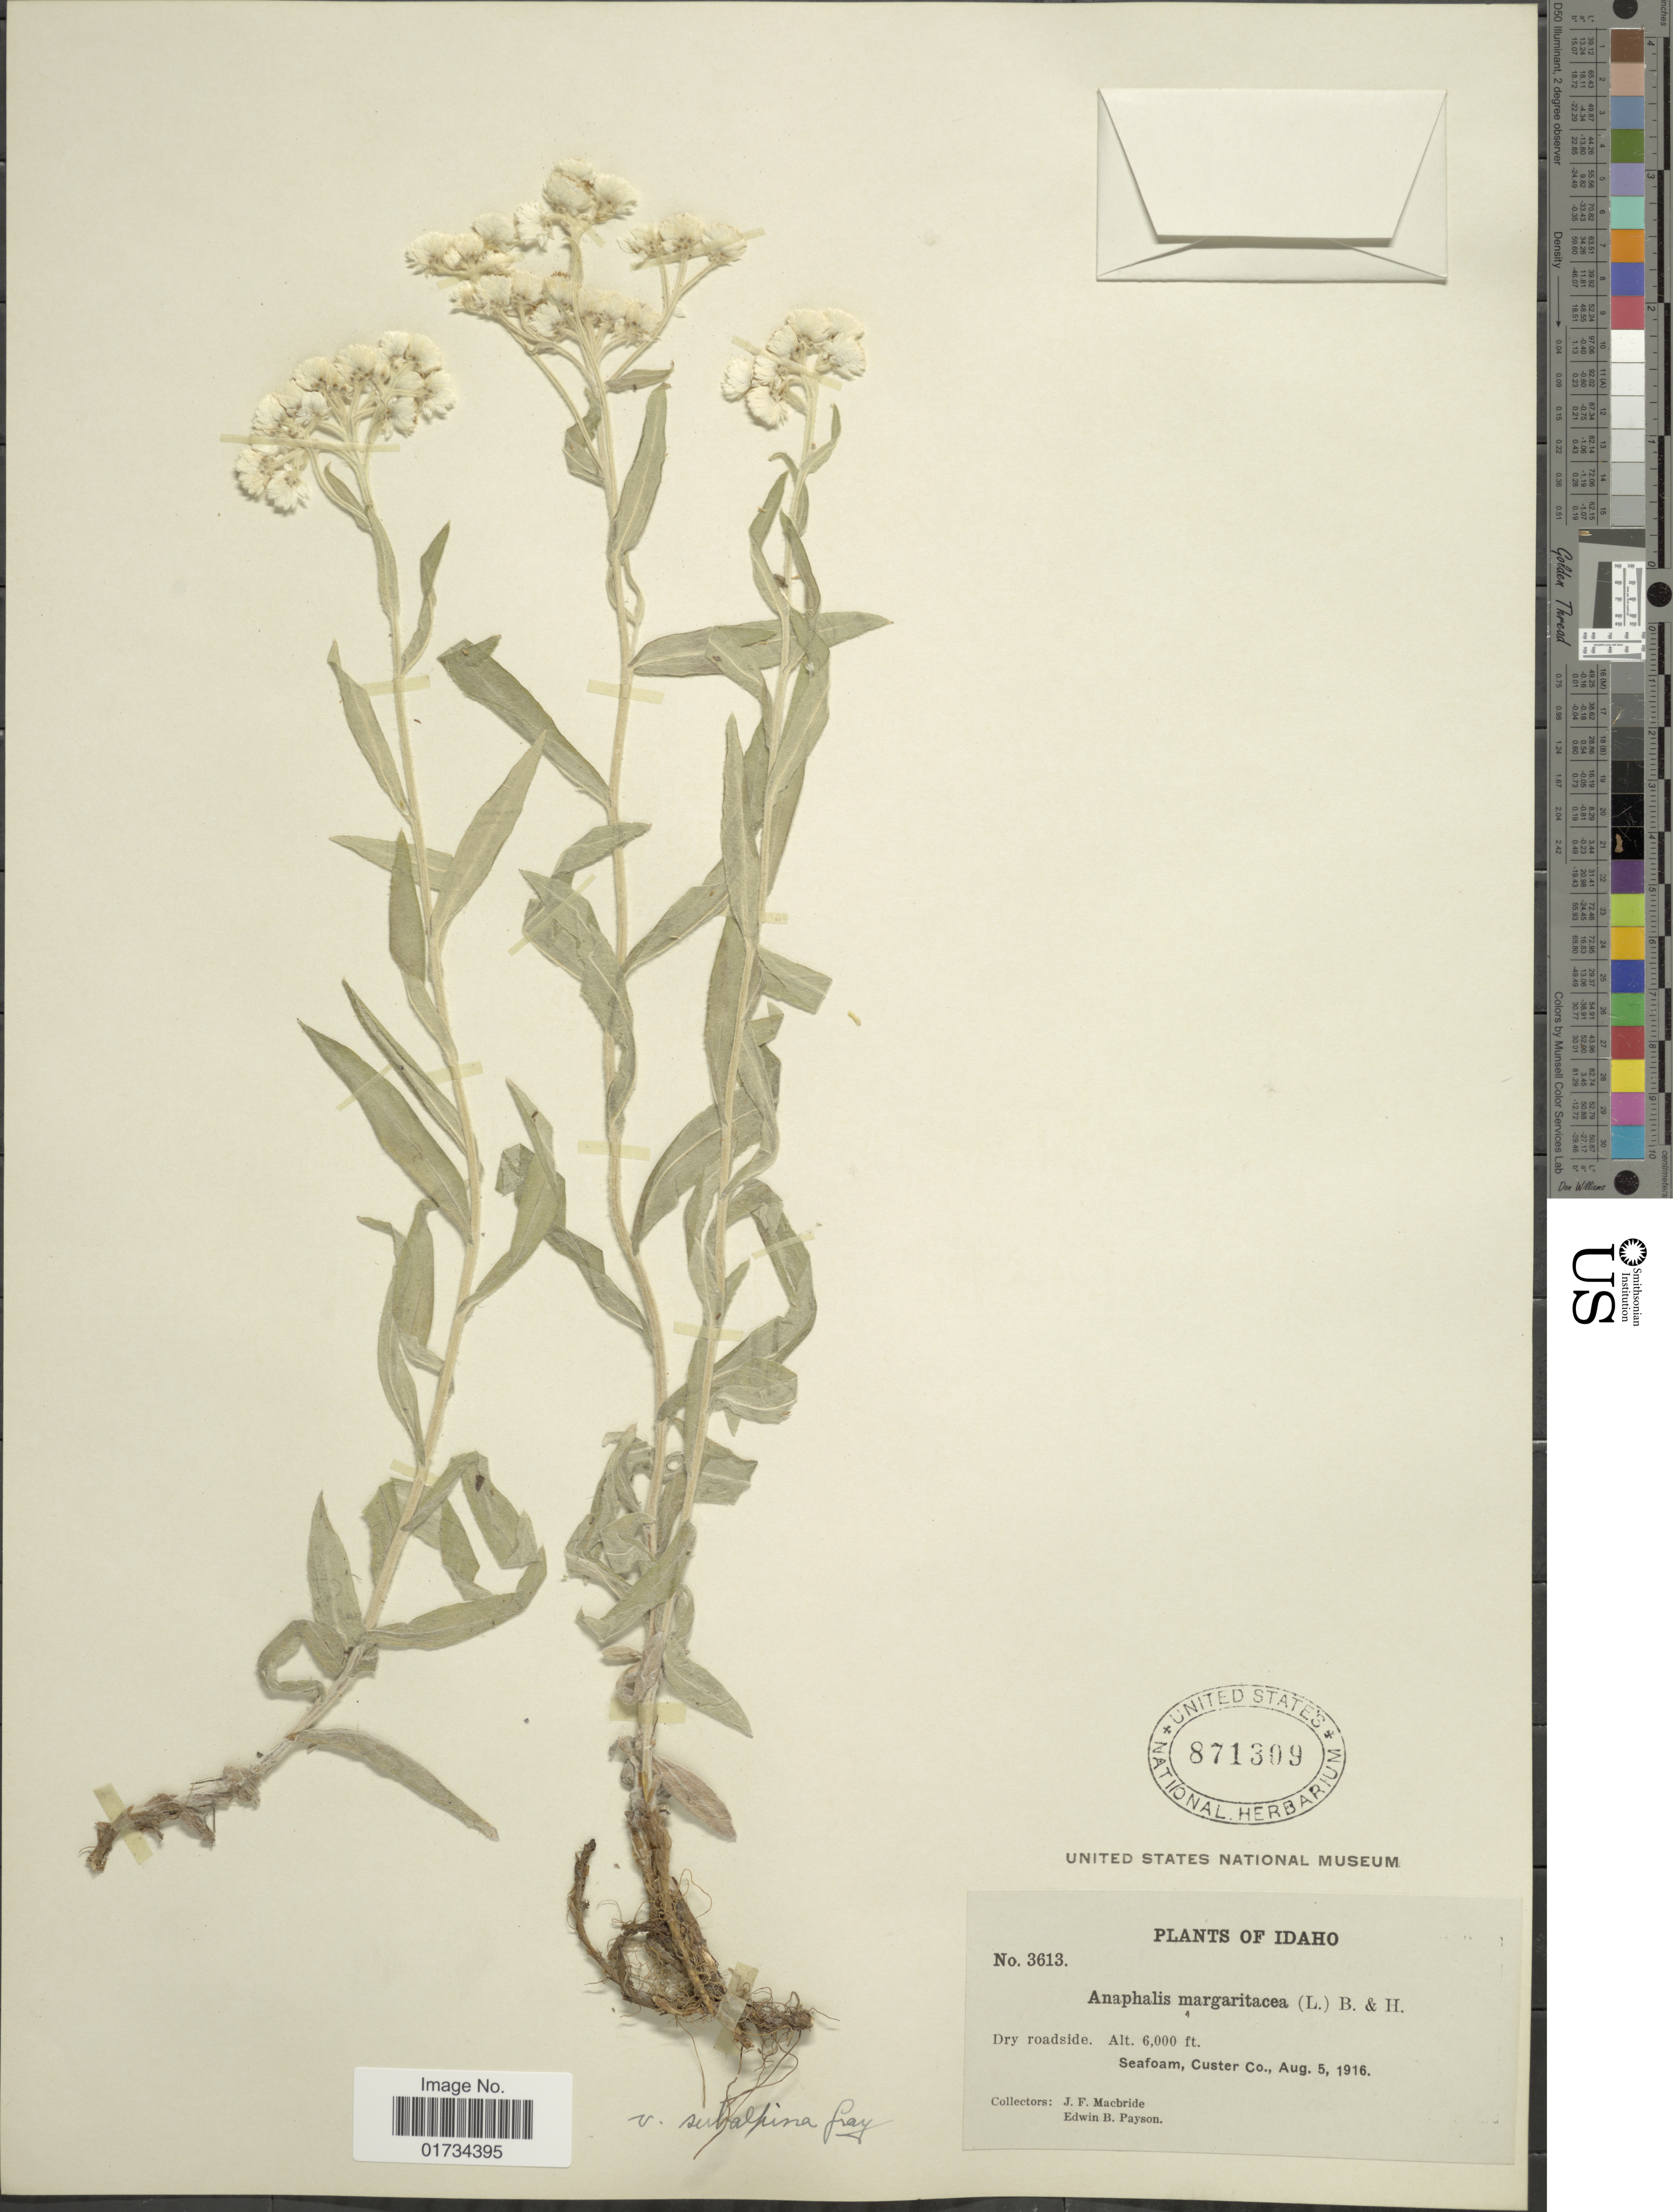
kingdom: Plantae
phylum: Tracheophyta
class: Magnoliopsida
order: Asterales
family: Asteraceae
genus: Anaphalis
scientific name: Anaphalis subalpina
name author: (A. Gray) Rydb.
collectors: J. F. Macbride & E. B. Payson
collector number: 3613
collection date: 1916-08-05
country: United States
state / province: Idaho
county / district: Custer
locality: Dry roadside. Seafoam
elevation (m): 1829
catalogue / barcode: US 871309